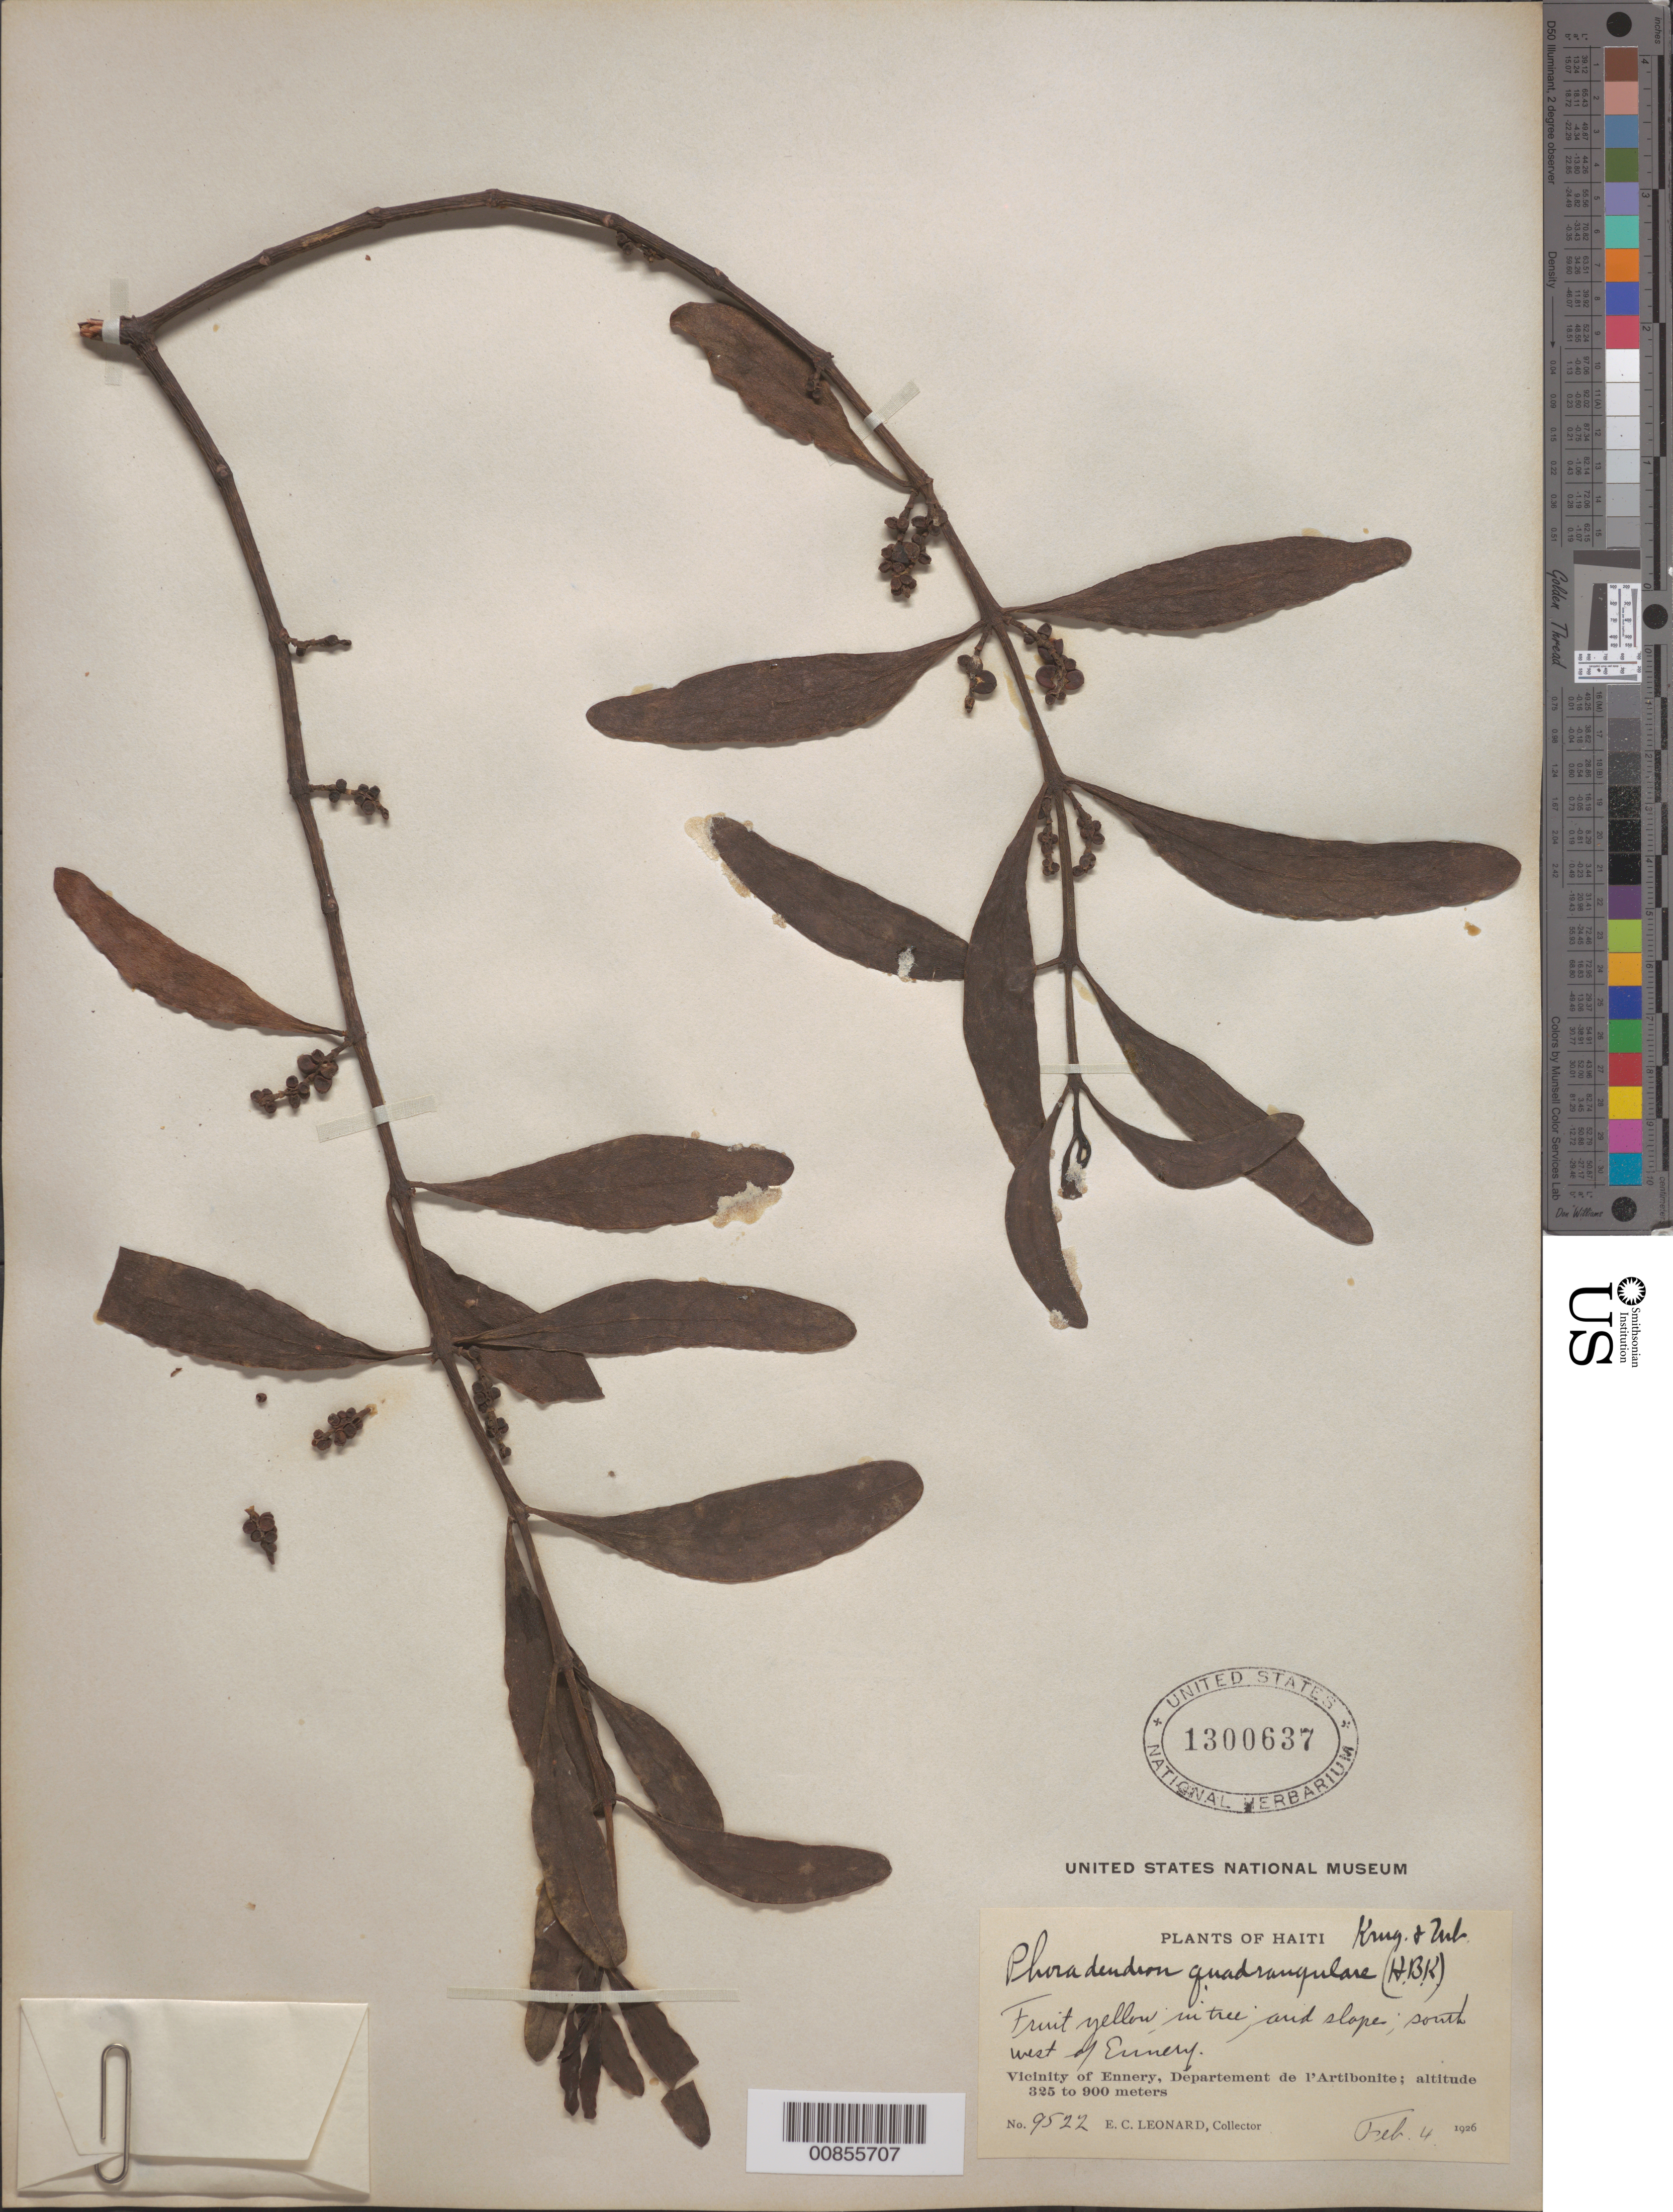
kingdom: Plantae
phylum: Tracheophyta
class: Magnoliopsida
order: Santalales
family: Viscaceae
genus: Phoradendron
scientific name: Phoradendron quadrangulare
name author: (Kunth) Griseb.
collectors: E. C. Leonard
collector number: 9522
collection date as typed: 04 Feb 1926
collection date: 1926-02-04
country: Haiti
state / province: Artibonite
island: Hispaniola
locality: Southwest of Ennery.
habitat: In tree. Arid slope.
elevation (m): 325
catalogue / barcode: US 1300637